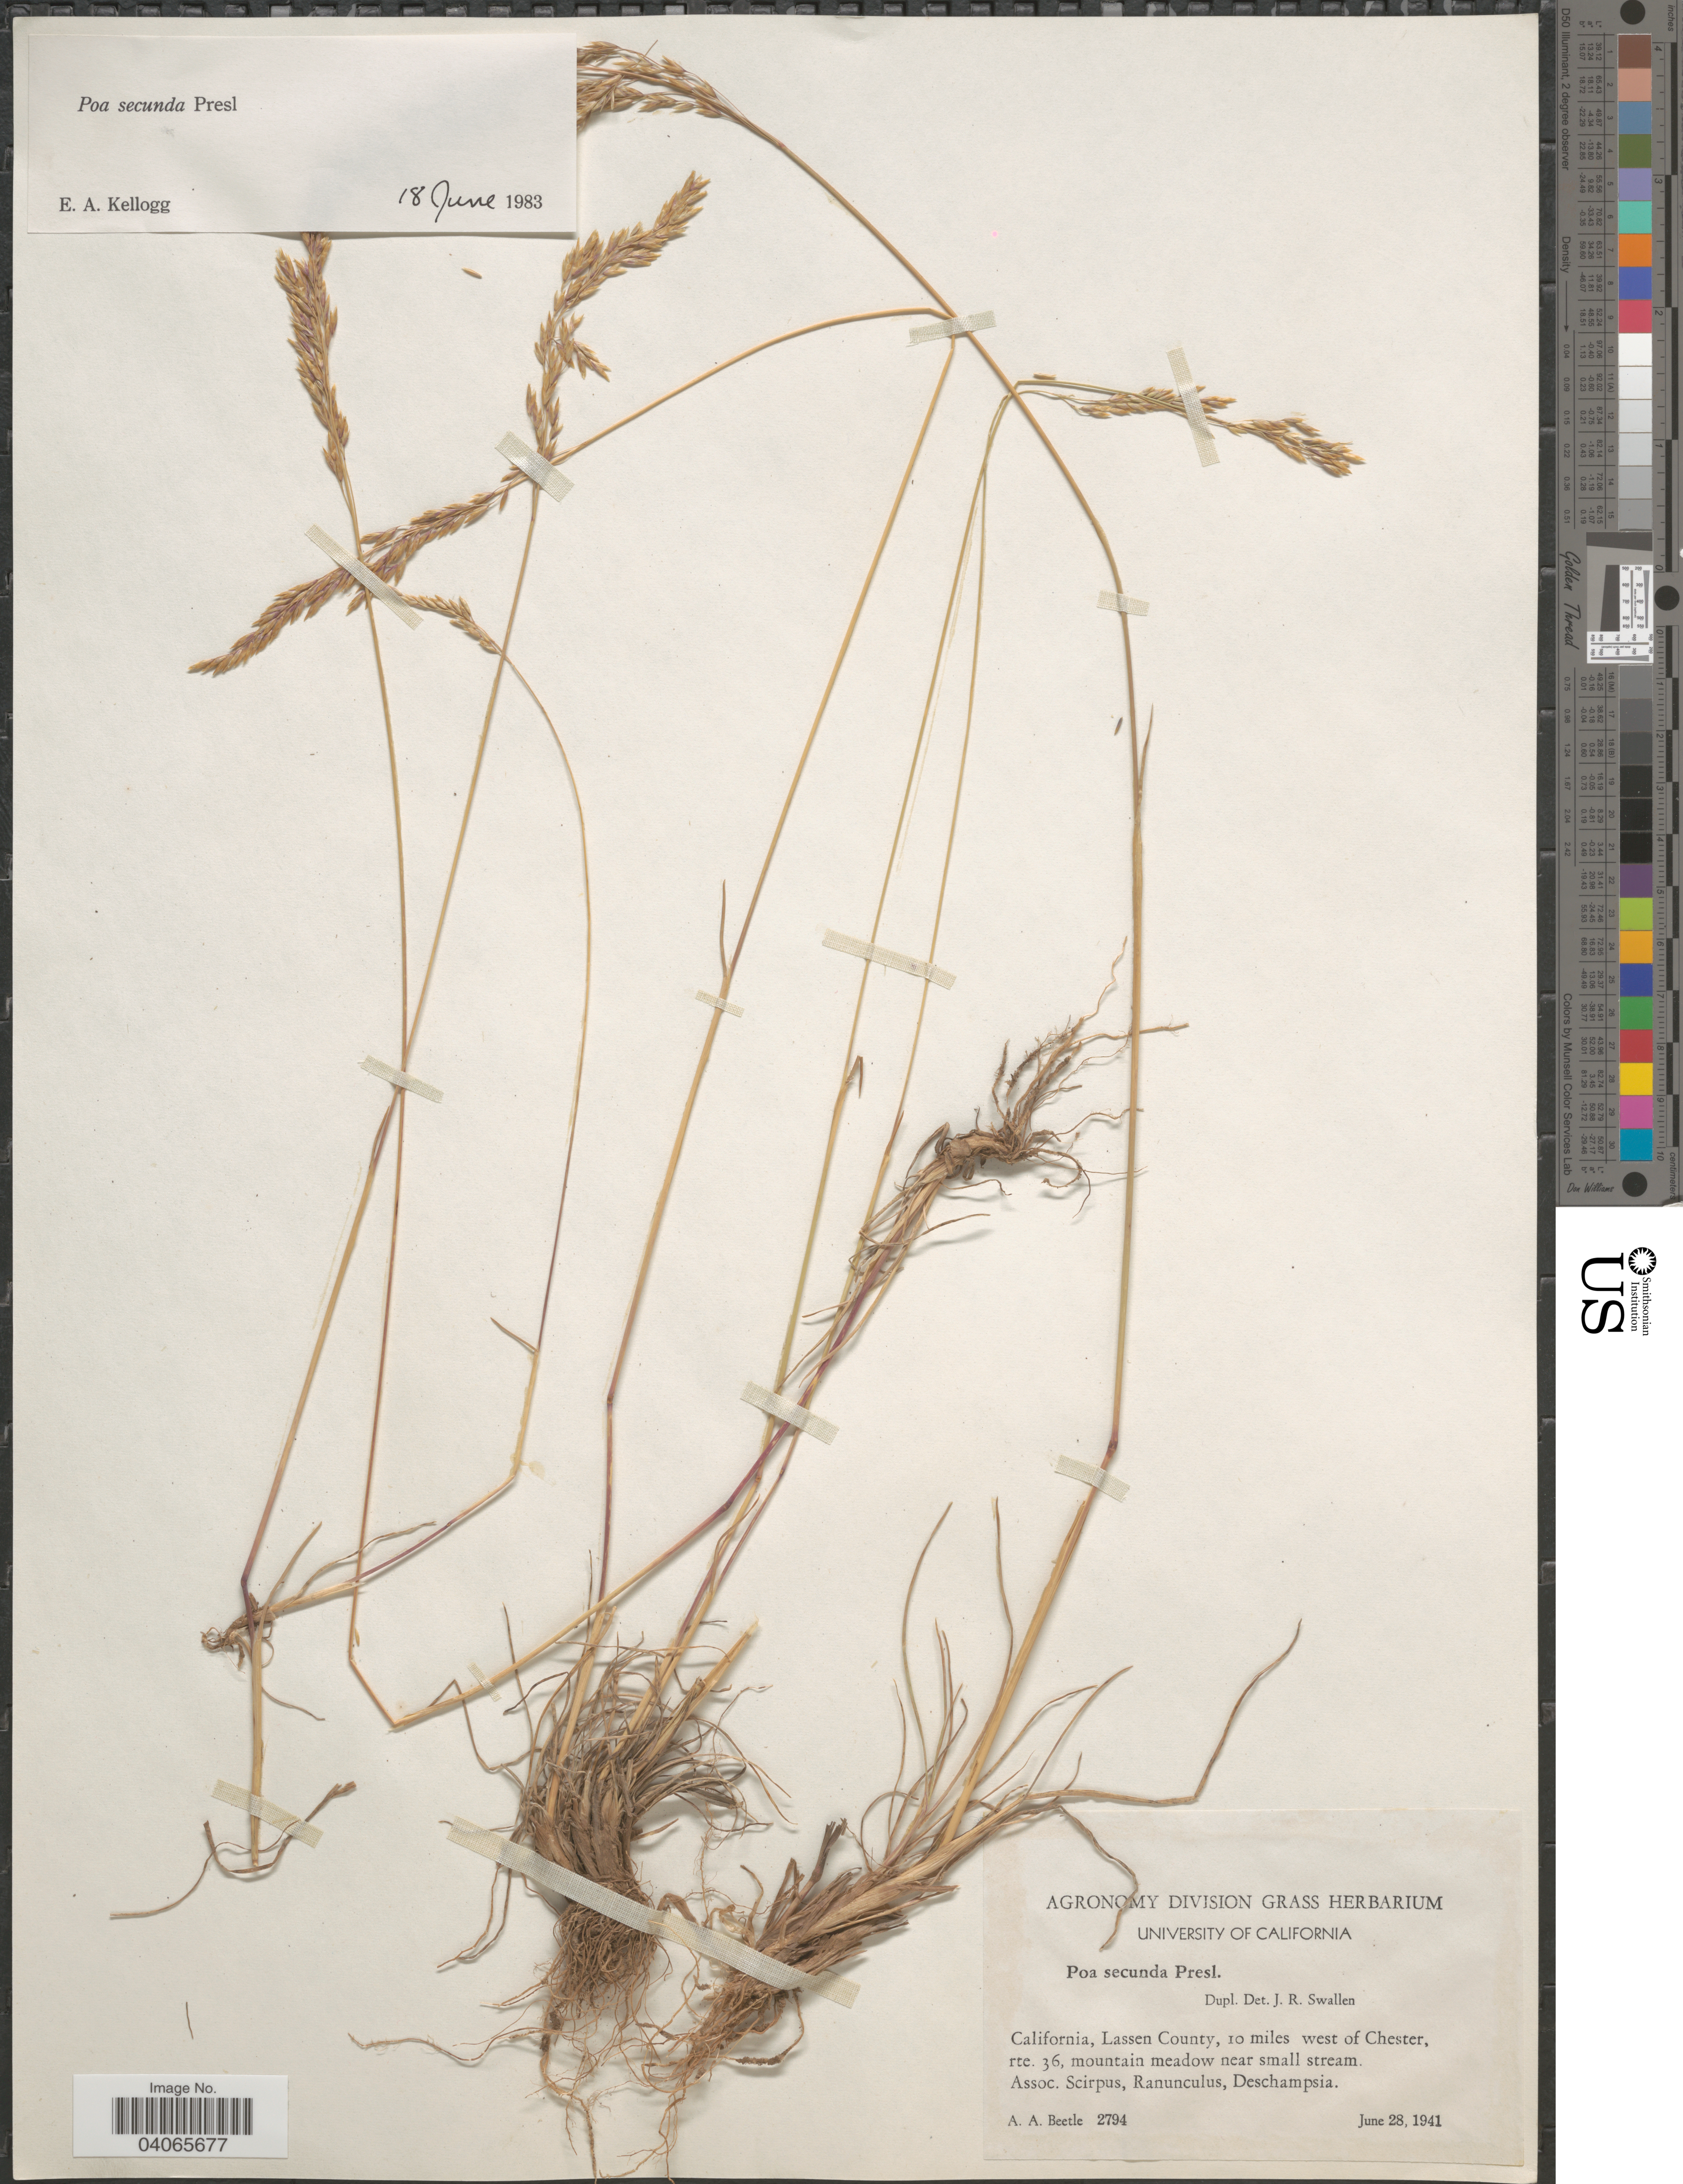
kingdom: Plantae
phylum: Tracheophyta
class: Liliopsida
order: Poales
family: Poaceae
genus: Poa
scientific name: Poa secunda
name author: J. Presl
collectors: A. A. Beetle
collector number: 2794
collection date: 1941-06-28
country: United States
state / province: California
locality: Lassen, 10 miles west of Chester, rte. 36, mountain meadow near small stream.